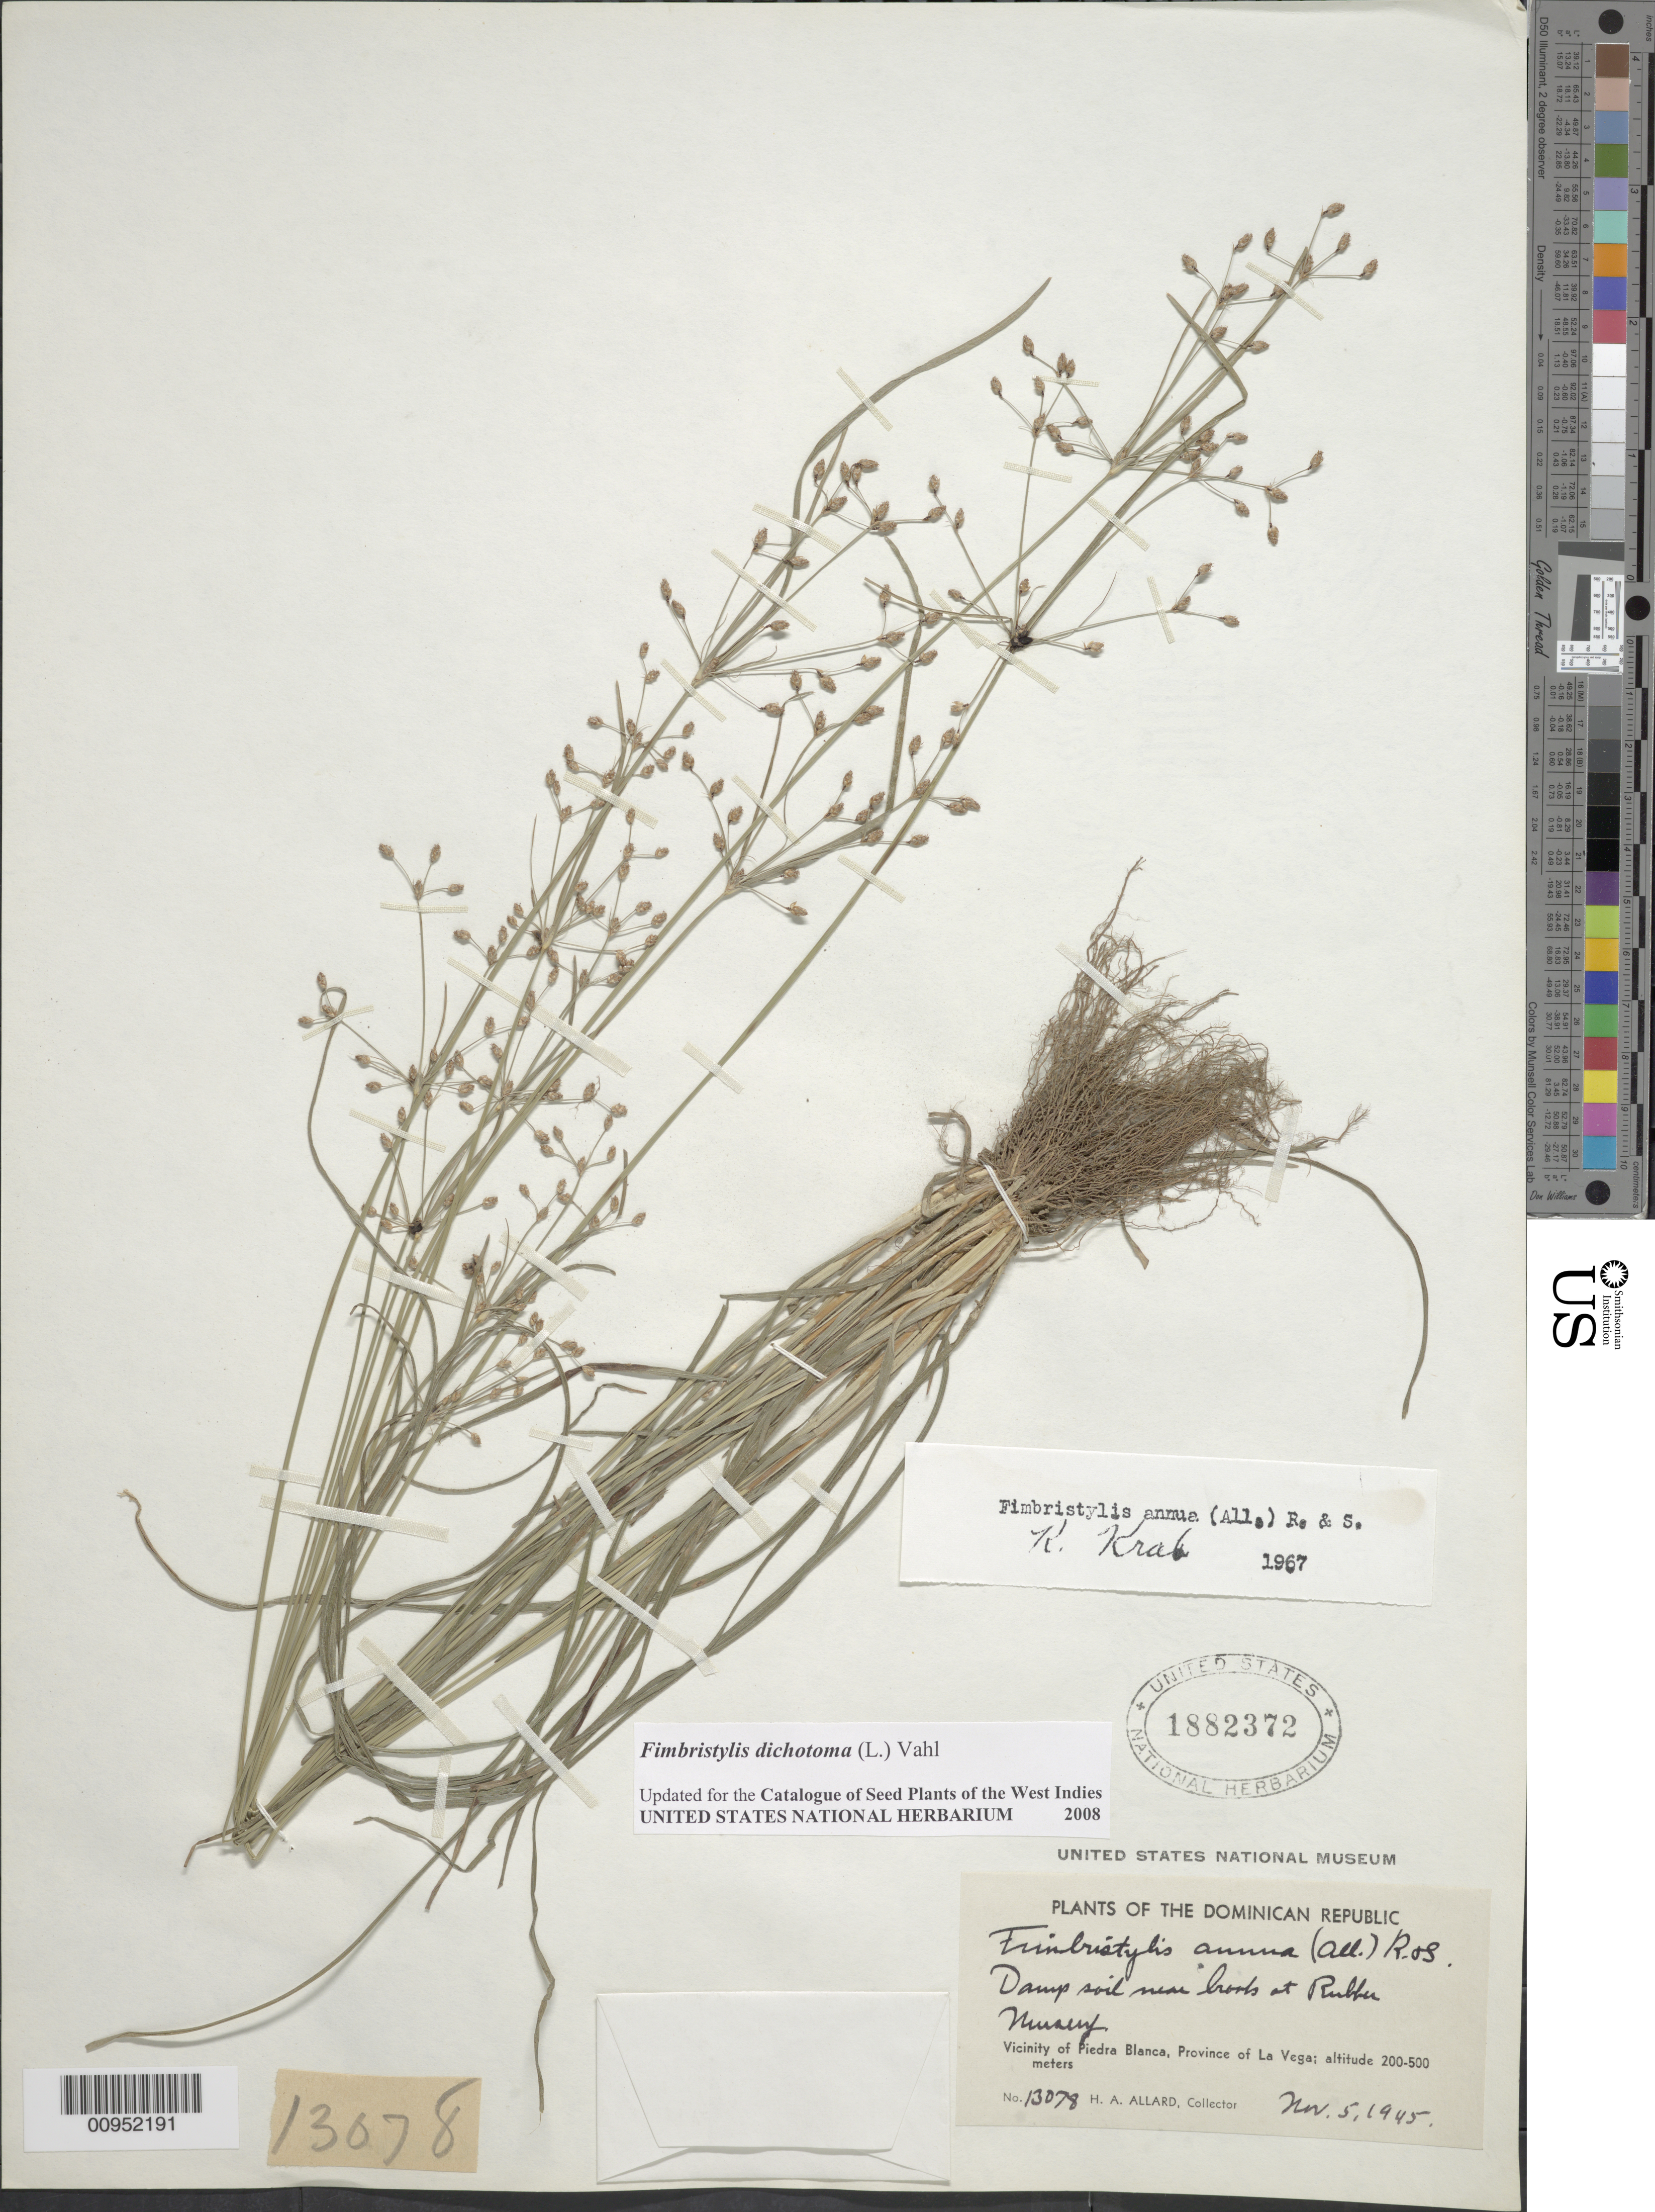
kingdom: Plantae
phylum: Tracheophyta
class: Liliopsida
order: Poales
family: Cyperaceae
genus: Fimbristylis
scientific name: Fimbristylis dichotoma subsp. dichotoma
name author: (L.) Vahl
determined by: Strong, M. T., (US), Smithsonian Institution - National Museum of Natural History (UNITED STATES)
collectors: H. A. Allard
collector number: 13078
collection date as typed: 05 Nov 1945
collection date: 1945-11-05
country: Dominican Republic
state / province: La Vega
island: Hispaniola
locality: Vicinity of Piedra Blanca, near brook at Rubber Nursery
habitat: Damp soil near brook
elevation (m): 200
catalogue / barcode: US 1882372